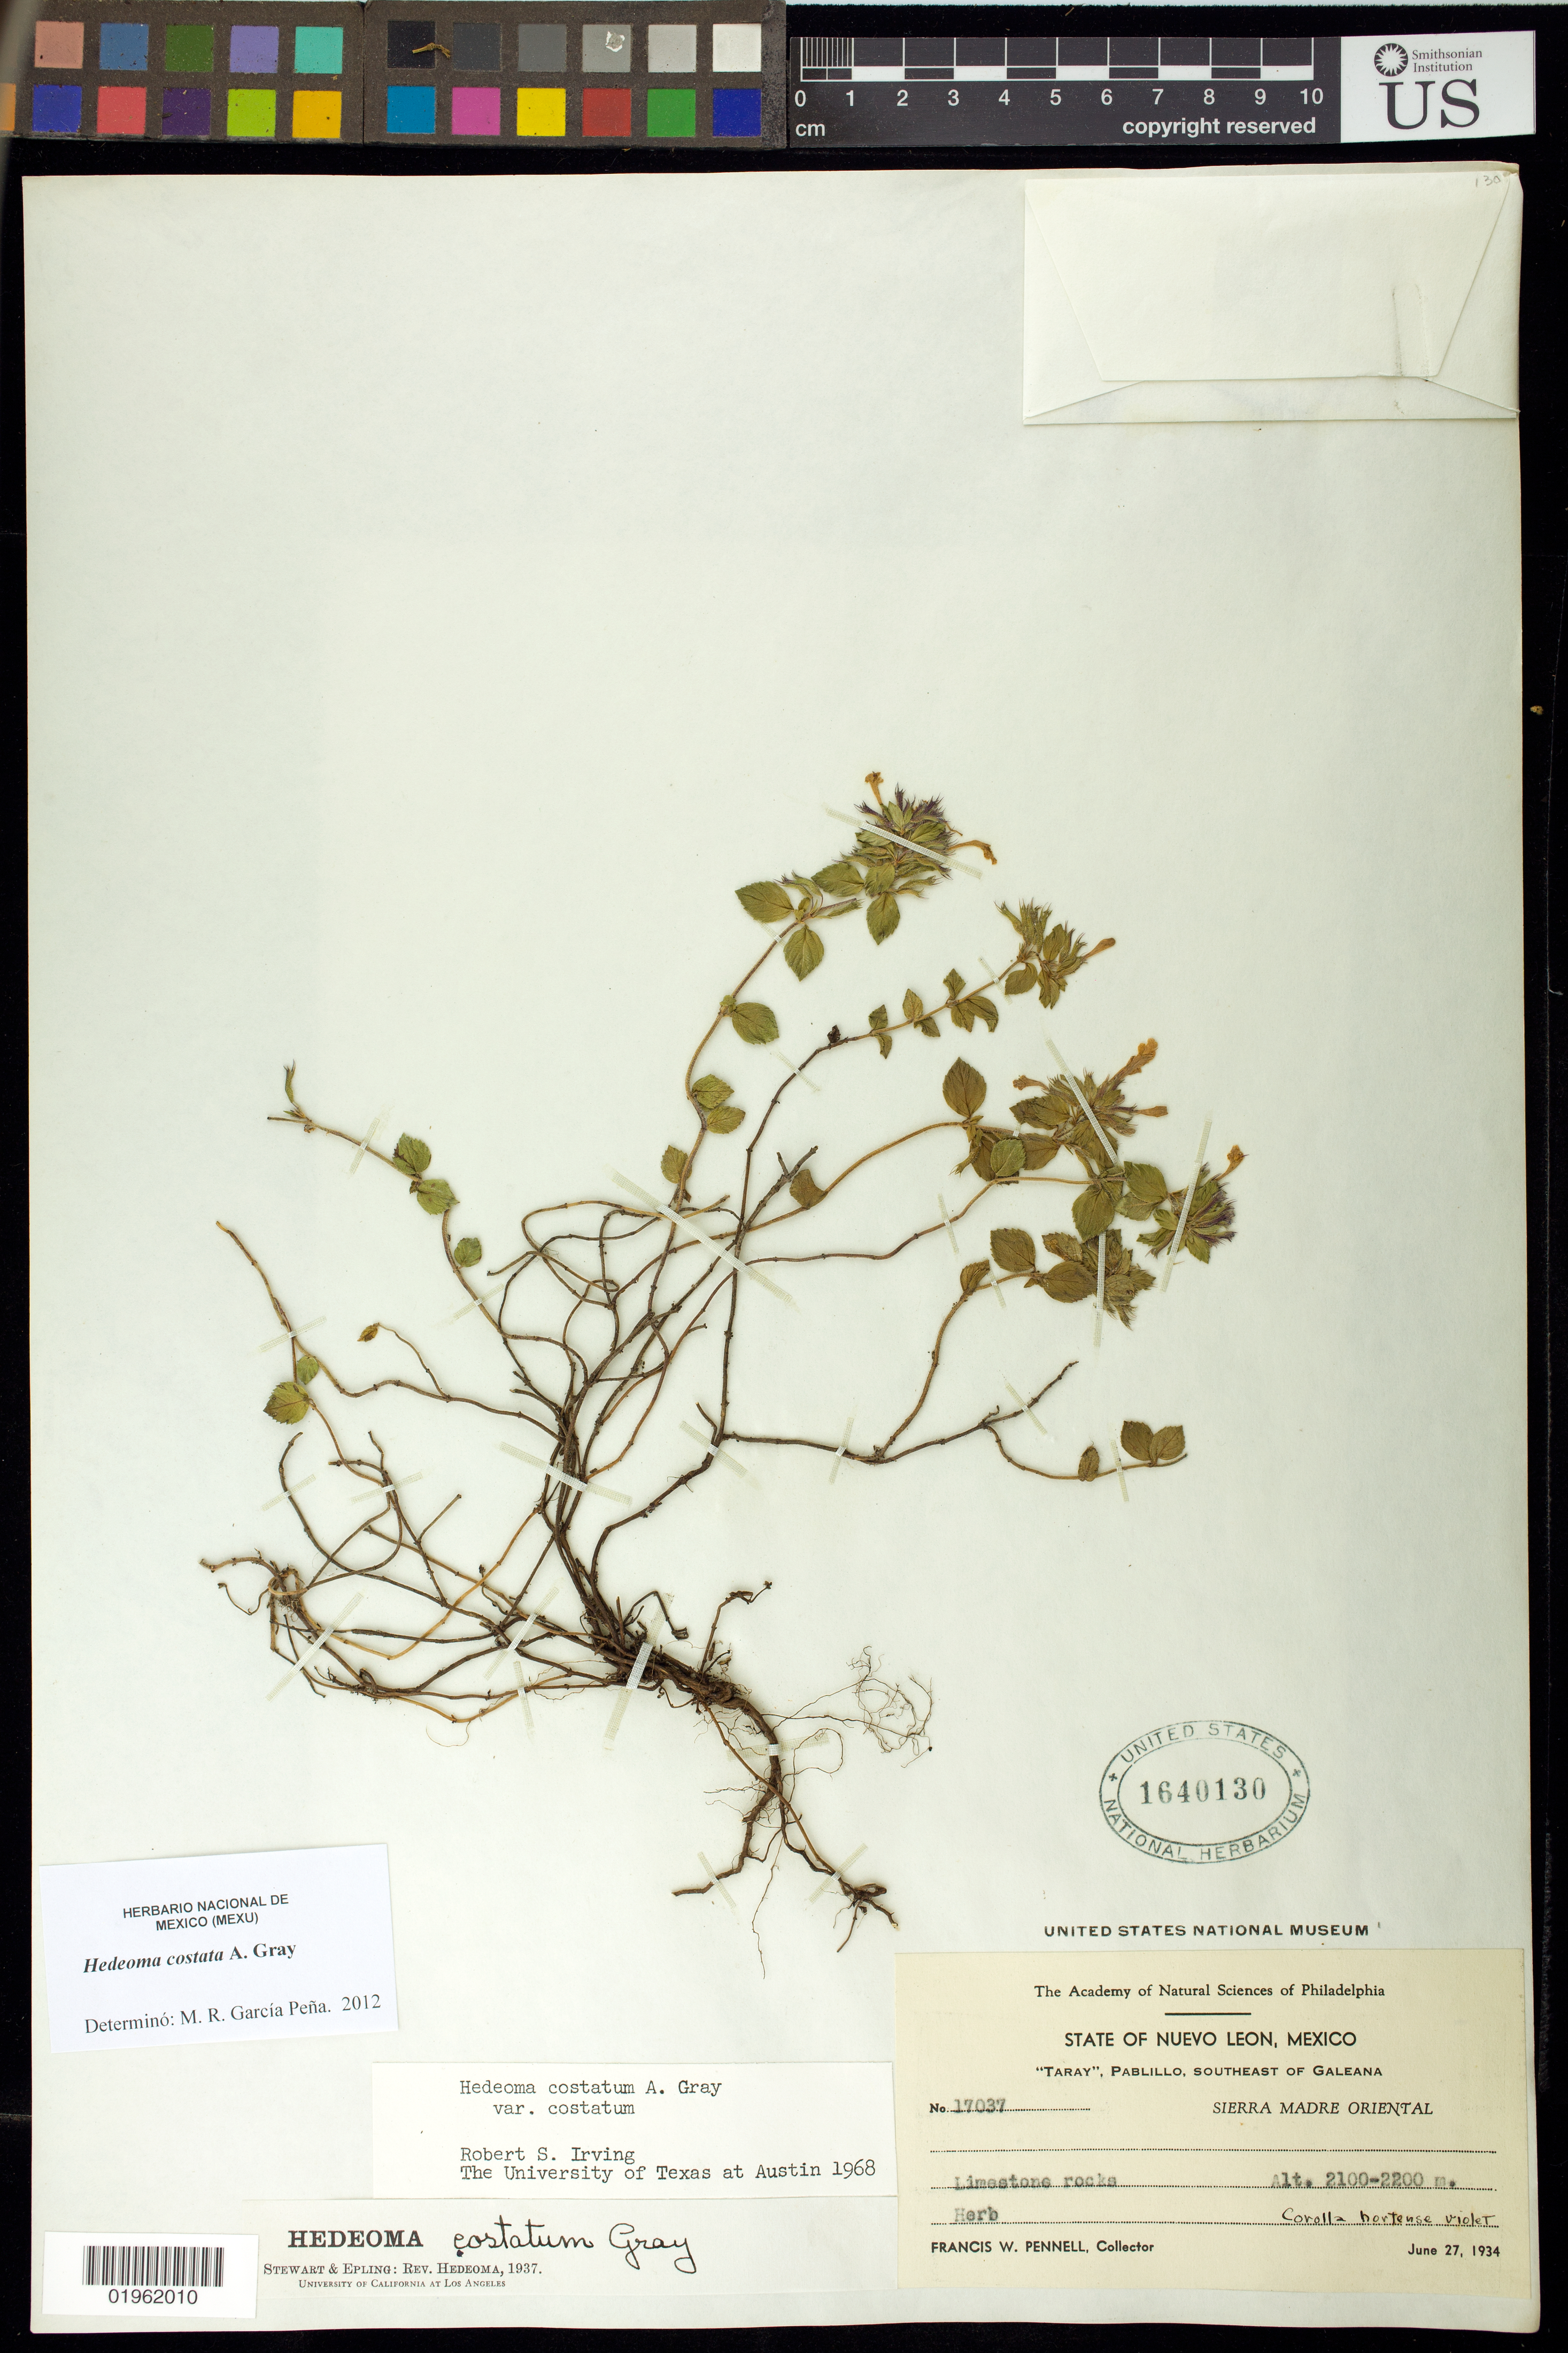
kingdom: Plantae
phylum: Tracheophyta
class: Magnoliopsida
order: Lamiales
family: Lamiaceae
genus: Hedeoma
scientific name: Hedeoma costata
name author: A. Gray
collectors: F. W. Pennell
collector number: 17037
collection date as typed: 27 Jun 1934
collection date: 1934-06-27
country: Mexico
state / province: Nuevo León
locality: Taray, Pablillo, SE of Galeana, Sierra Madre Oriental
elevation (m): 2100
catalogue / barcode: US 1640130